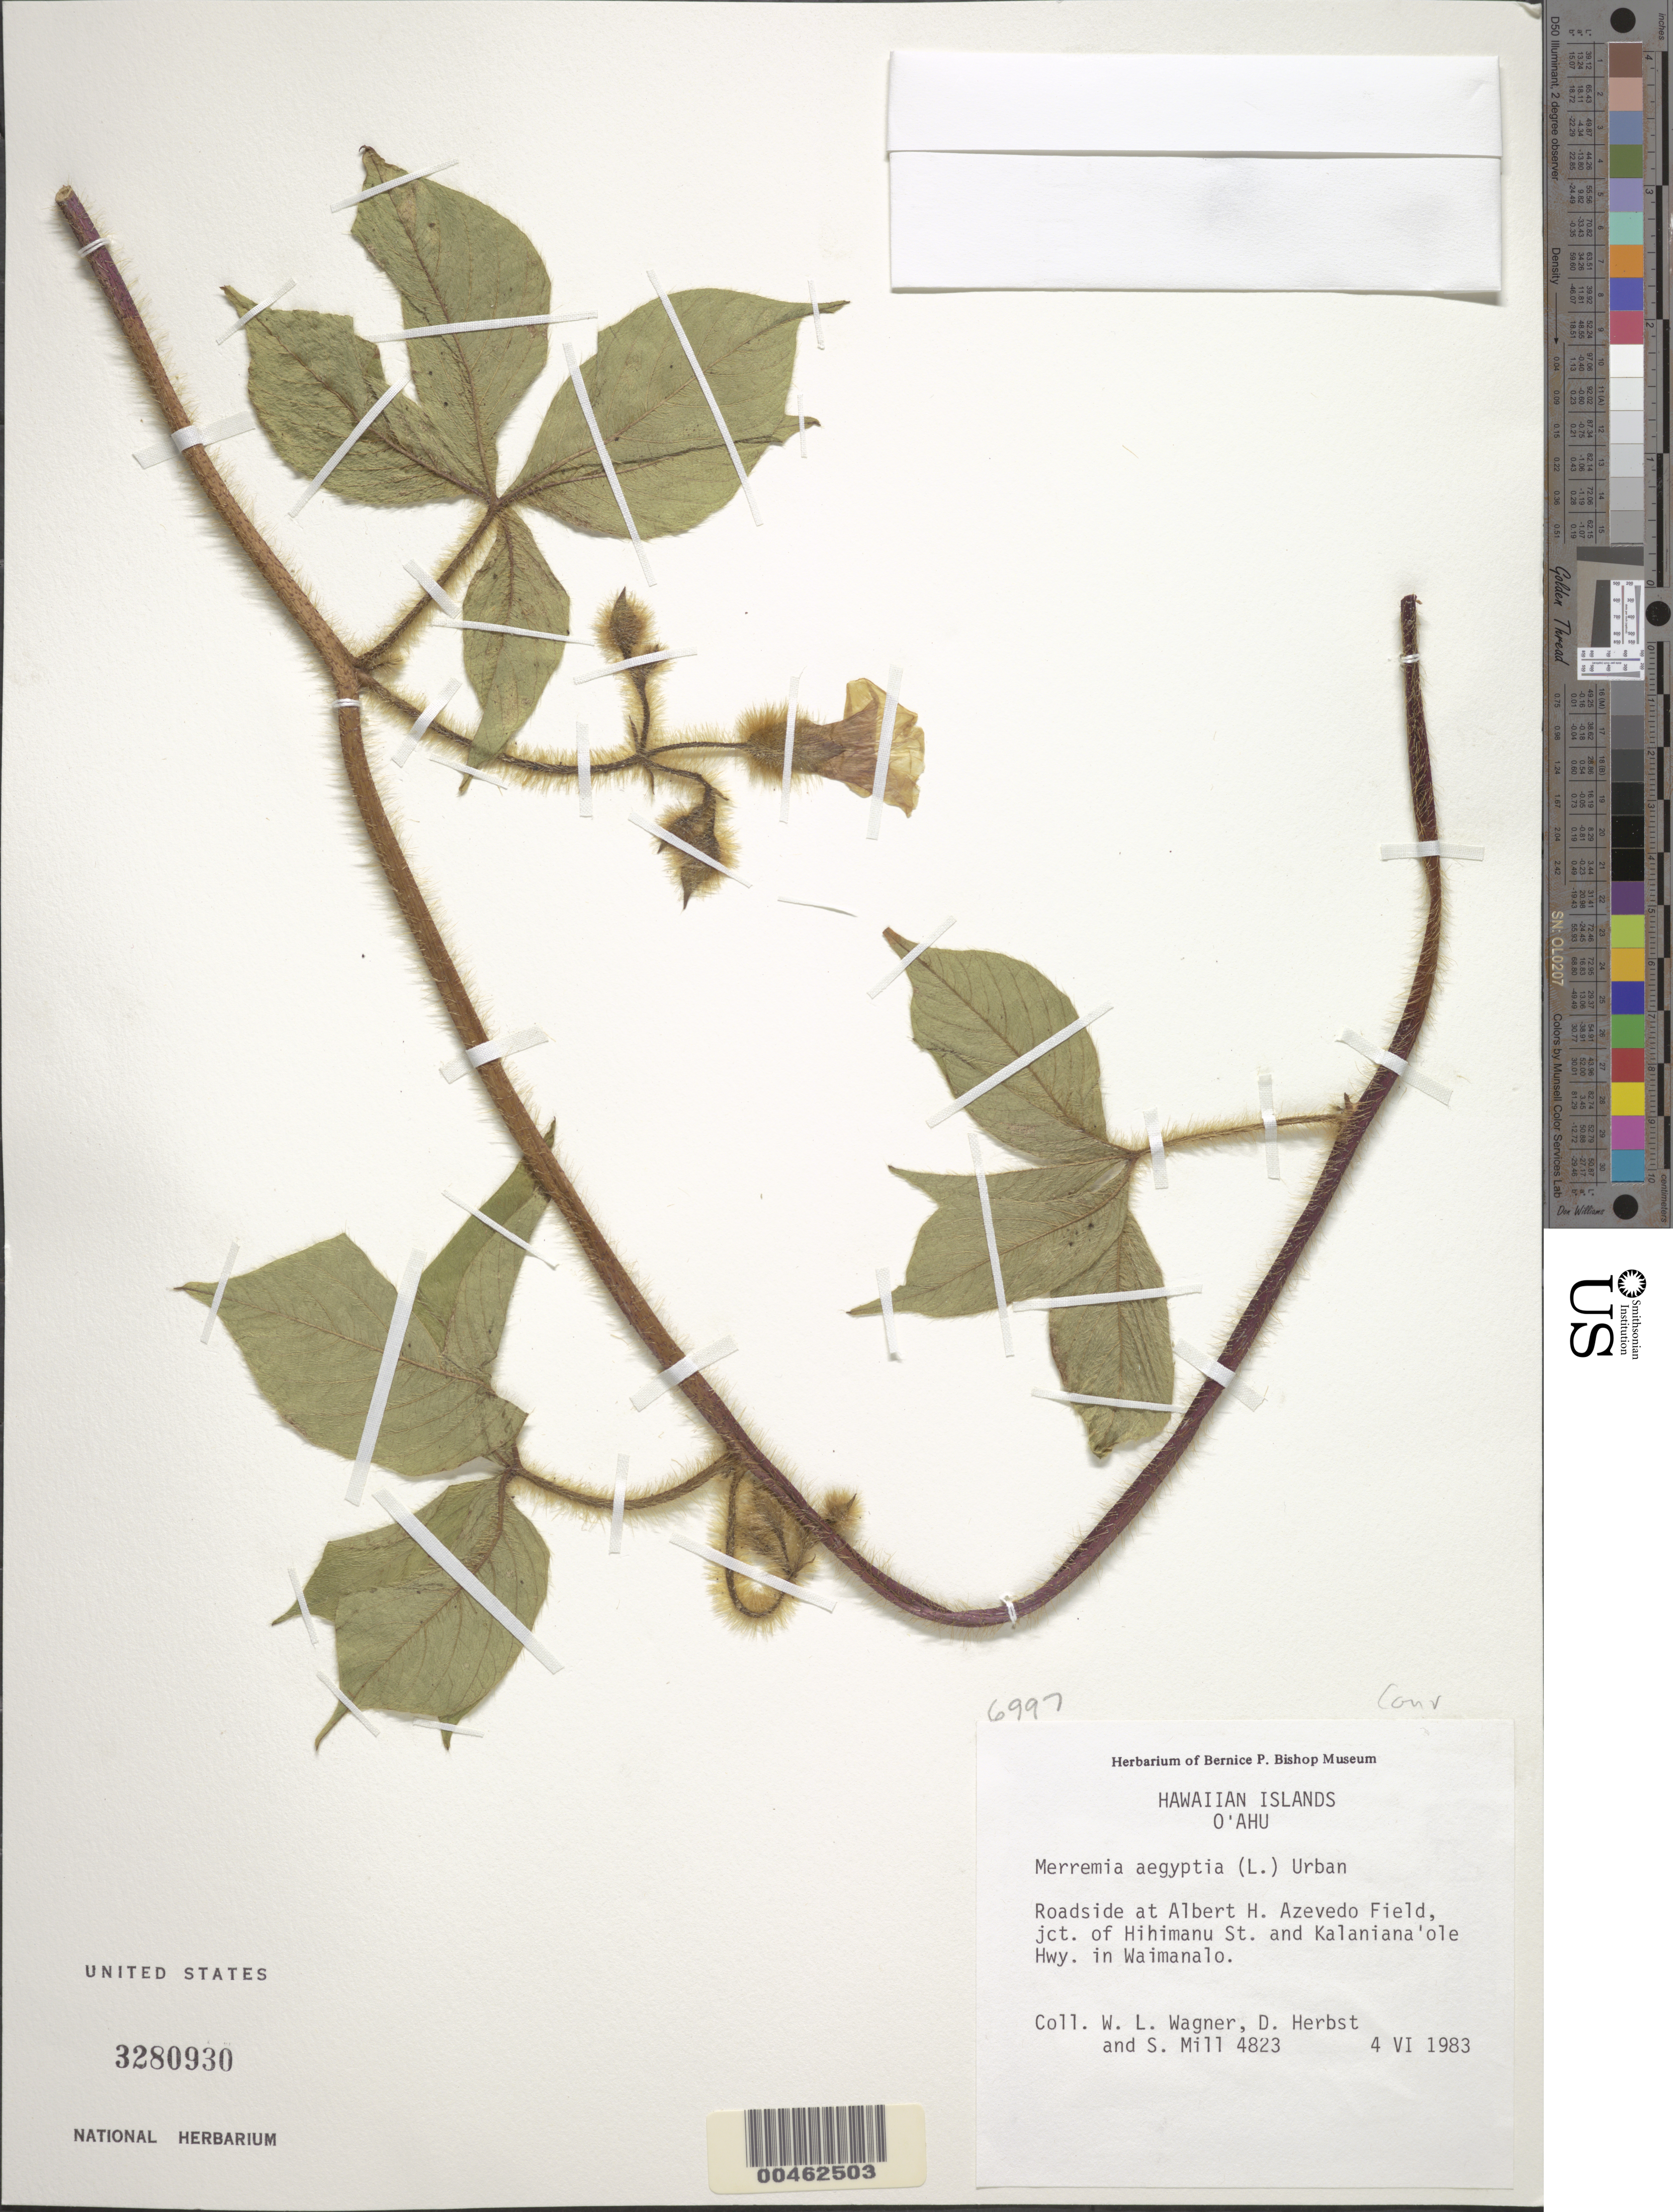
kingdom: Plantae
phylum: Tracheophyta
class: Magnoliopsida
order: Solanales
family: Convolvulaceae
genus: Distimake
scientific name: Distimake aegyptius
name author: (L.) A. R. Simões & Staples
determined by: Wagner, W. L., (BOT), Smithsonian Institution - National Museum of Natural History (UNITED STATES)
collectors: W. L. Wagner, D. R. Herbst & S. W. Miller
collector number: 4823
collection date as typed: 4 Jun 1983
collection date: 1983-06-04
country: United States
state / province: Hawaii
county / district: Honolulu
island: Oahu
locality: Roadside at Albert H. Azevedo Field, jct. of Hihimanu St. and Kalaniana'ole Hwy. in Waimanalo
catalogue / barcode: US 3280930